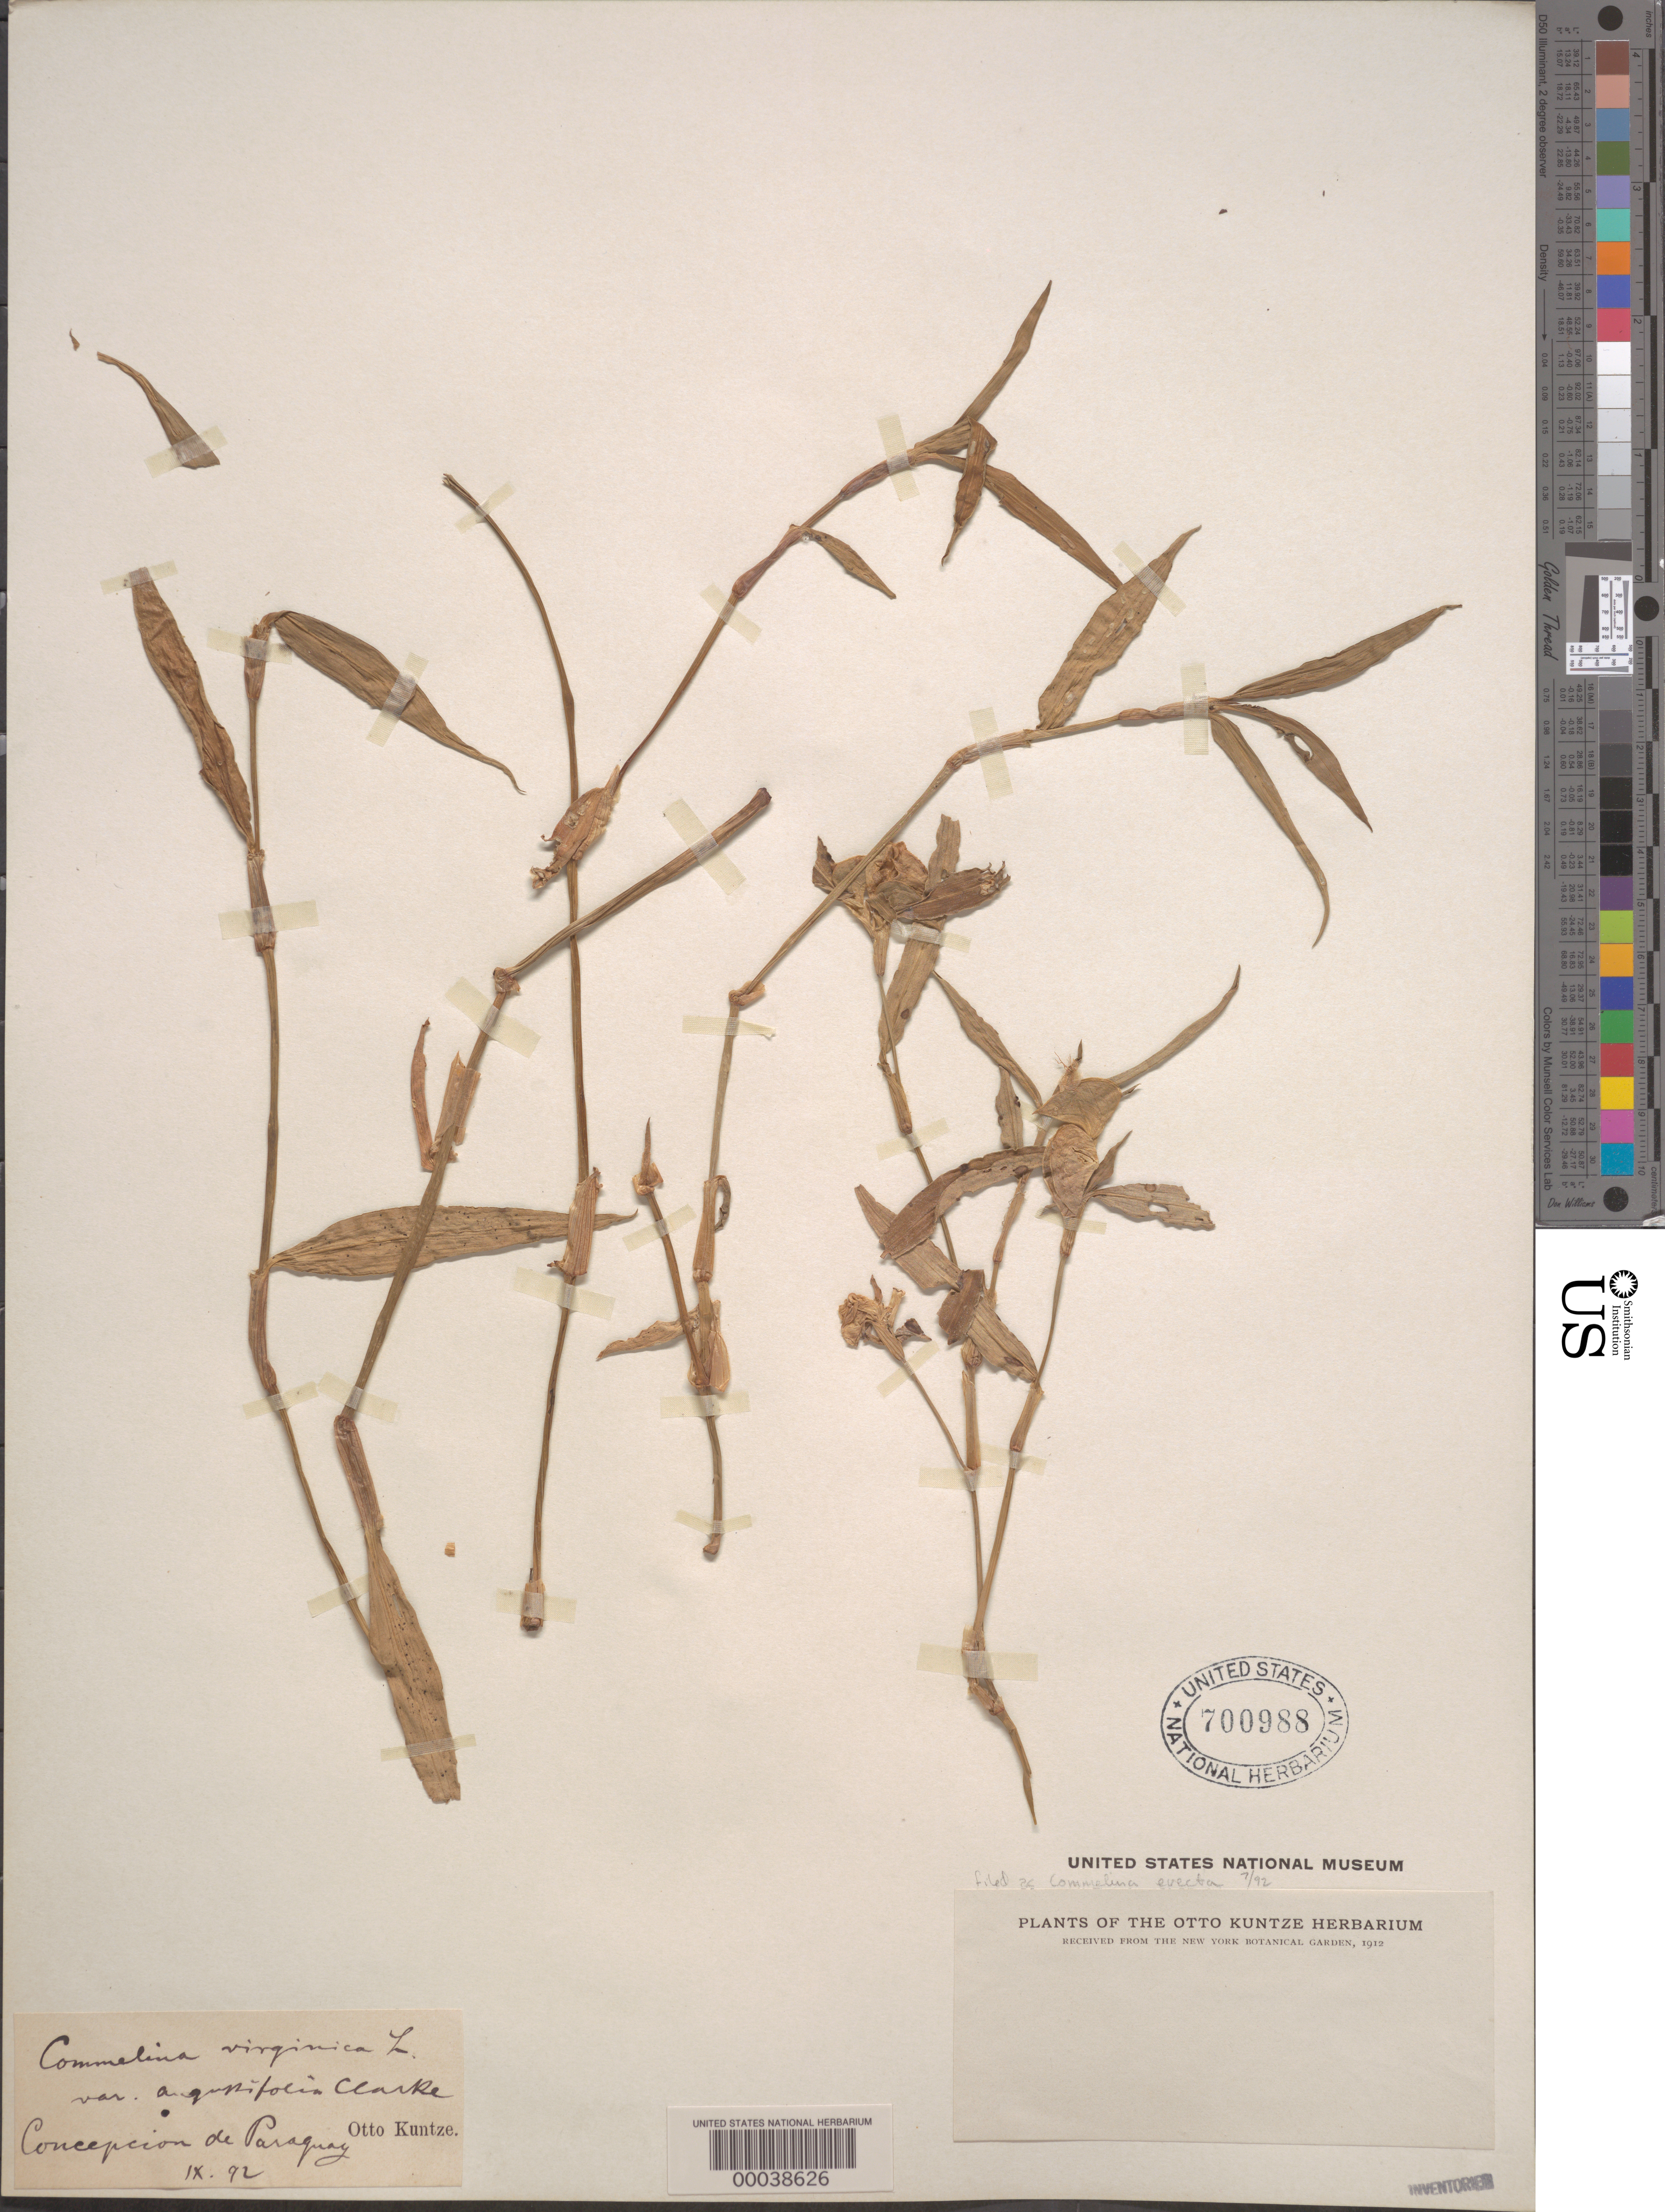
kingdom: Plantae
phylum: Tracheophyta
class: Liliopsida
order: Commelinales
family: Commelinaceae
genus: Commelina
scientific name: Commelina erecta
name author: L.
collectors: C.E.O. Kuntze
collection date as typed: Sep 1892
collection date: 1892-09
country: Paraguay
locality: Concepcion de paraguay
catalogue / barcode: US 700988